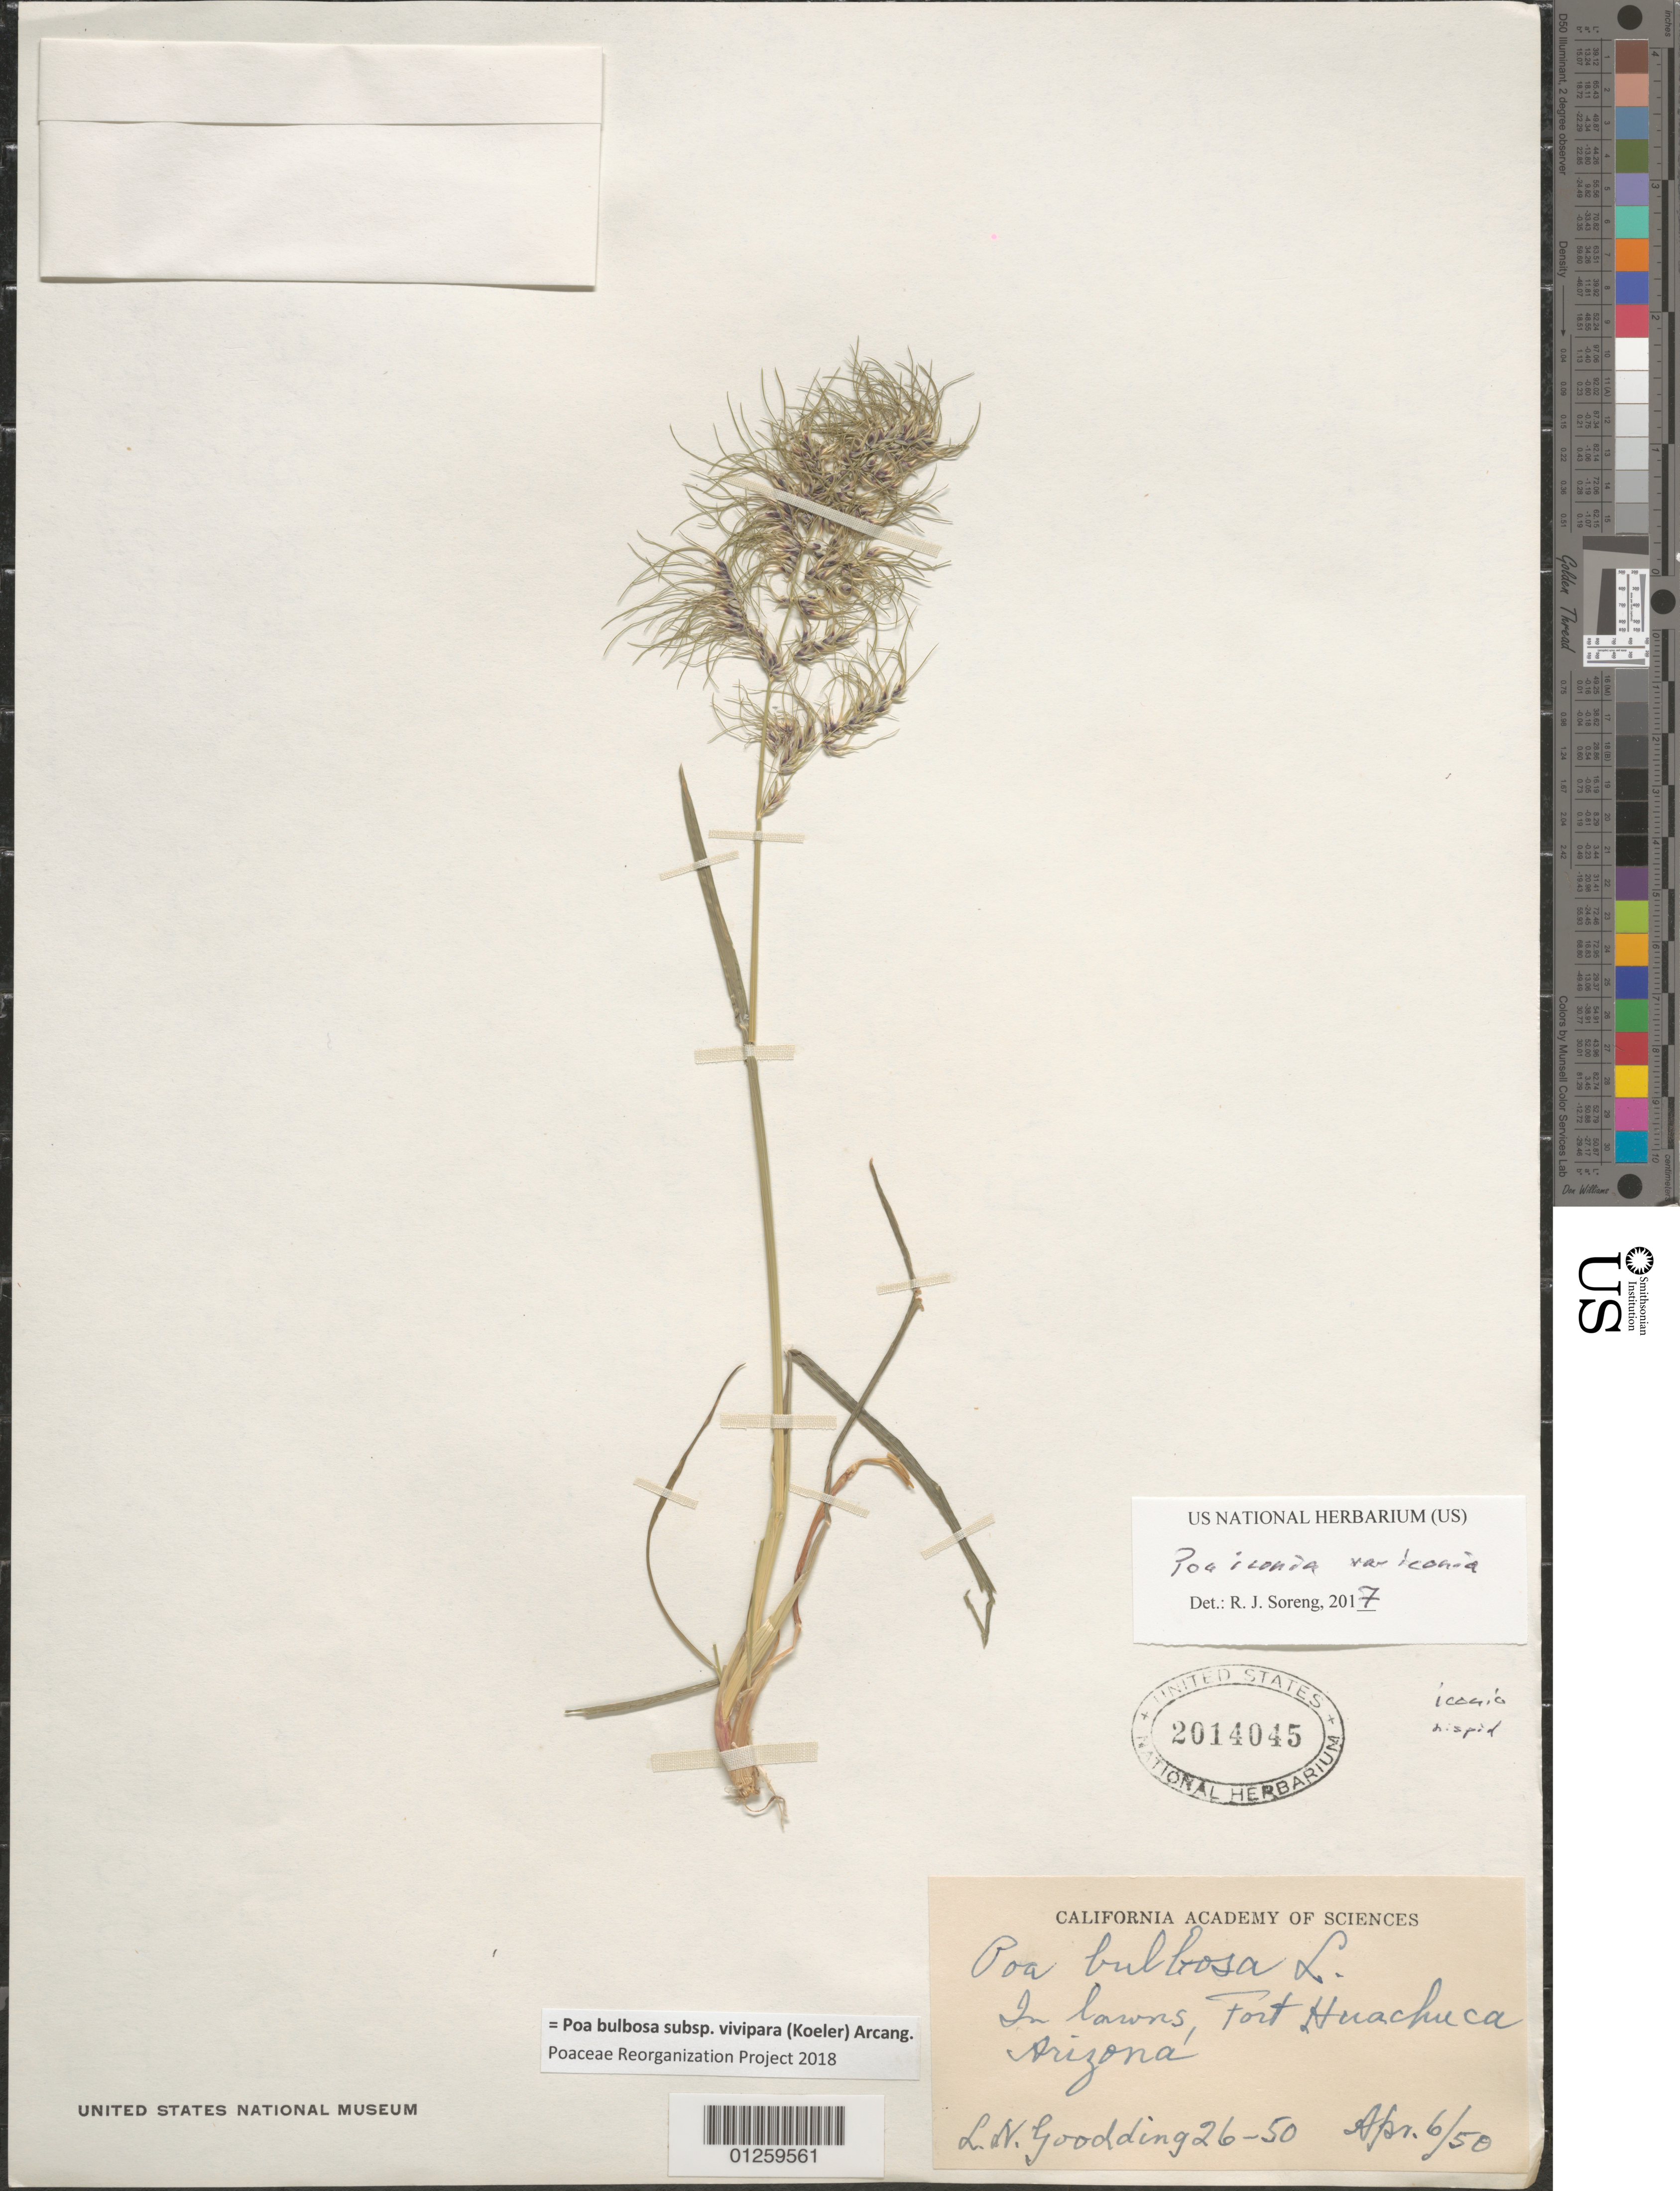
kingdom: Plantae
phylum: Tracheophyta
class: Liliopsida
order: Poales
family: Poaceae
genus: Poa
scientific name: Poa iconia var. iconia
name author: Azn.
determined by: Soreng, Robert J., Research Associate (BOT), Smithsonian Institution - National Museum of Natural History (UNITED STATES)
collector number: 26-50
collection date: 1950-04-06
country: United States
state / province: Arizona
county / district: Cochise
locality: Fort Huachuca.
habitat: In lawns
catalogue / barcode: US 2014045